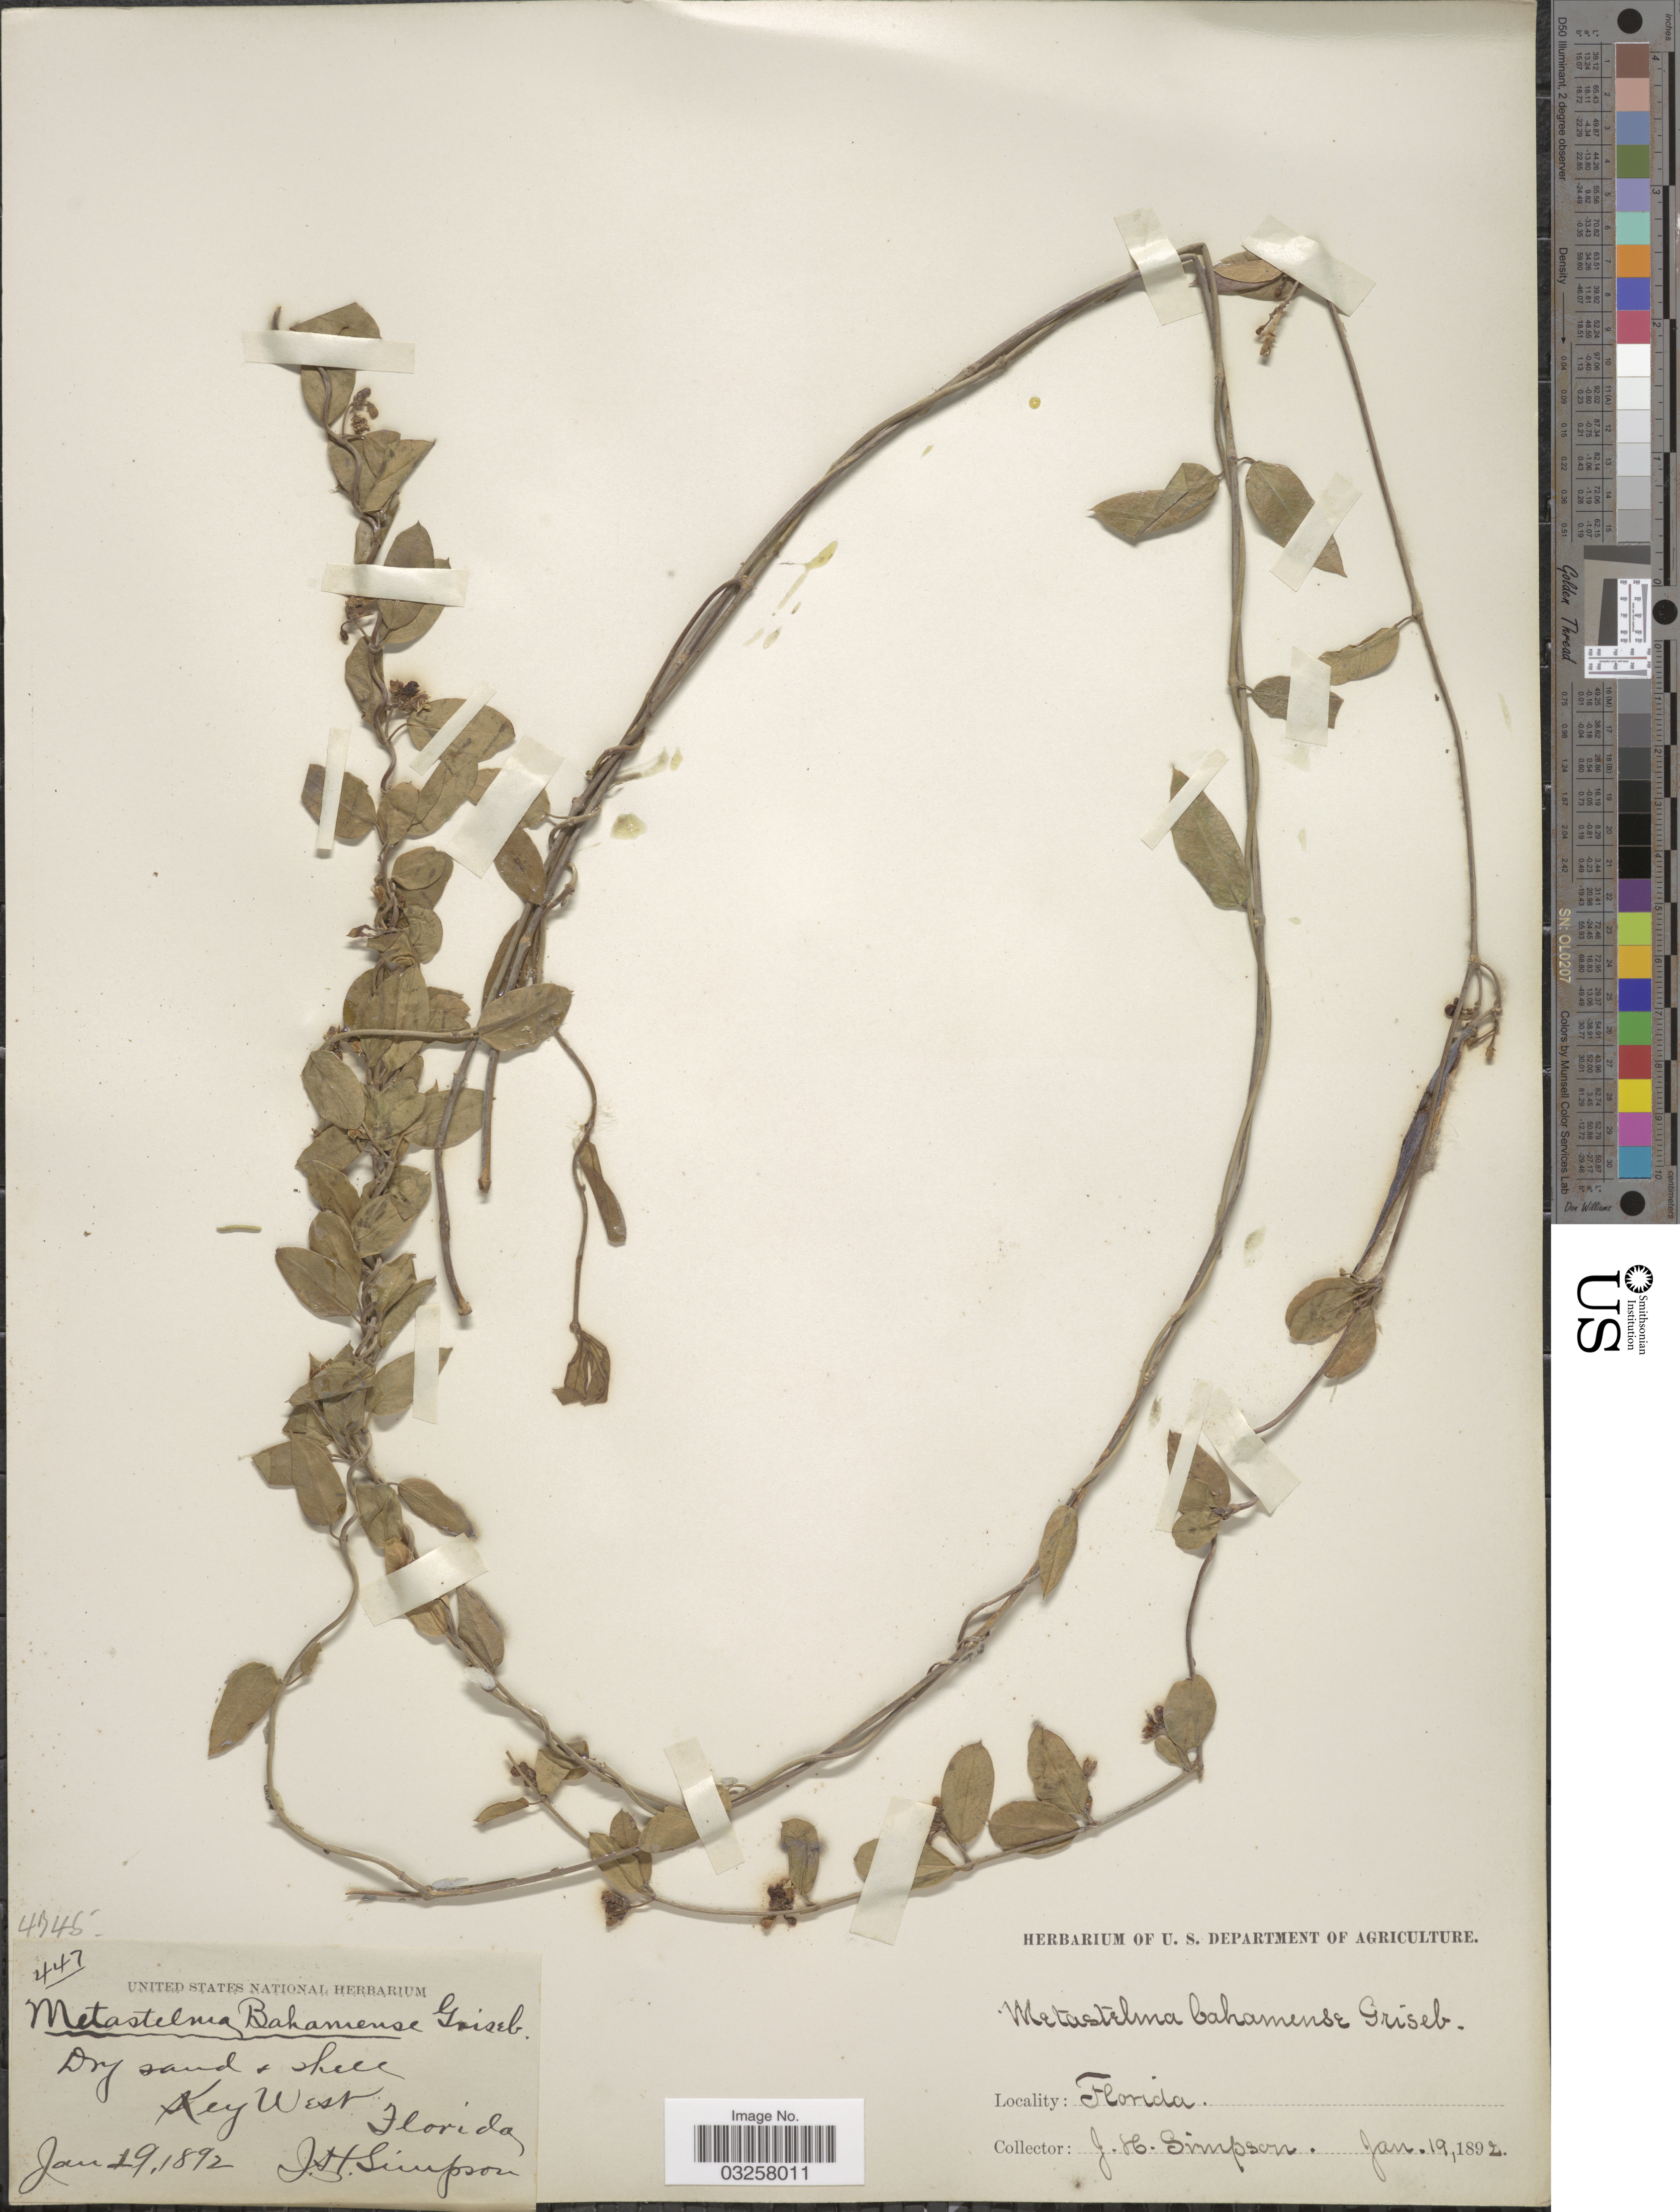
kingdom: Plantae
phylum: Tracheophyta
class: Magnoliopsida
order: Gentianales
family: Apocynaceae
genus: Metastelma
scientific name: Metastelma bahamense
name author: Griseb.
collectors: J. H. Simpson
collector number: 447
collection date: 1892-01-19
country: United States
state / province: Florida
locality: Key West.